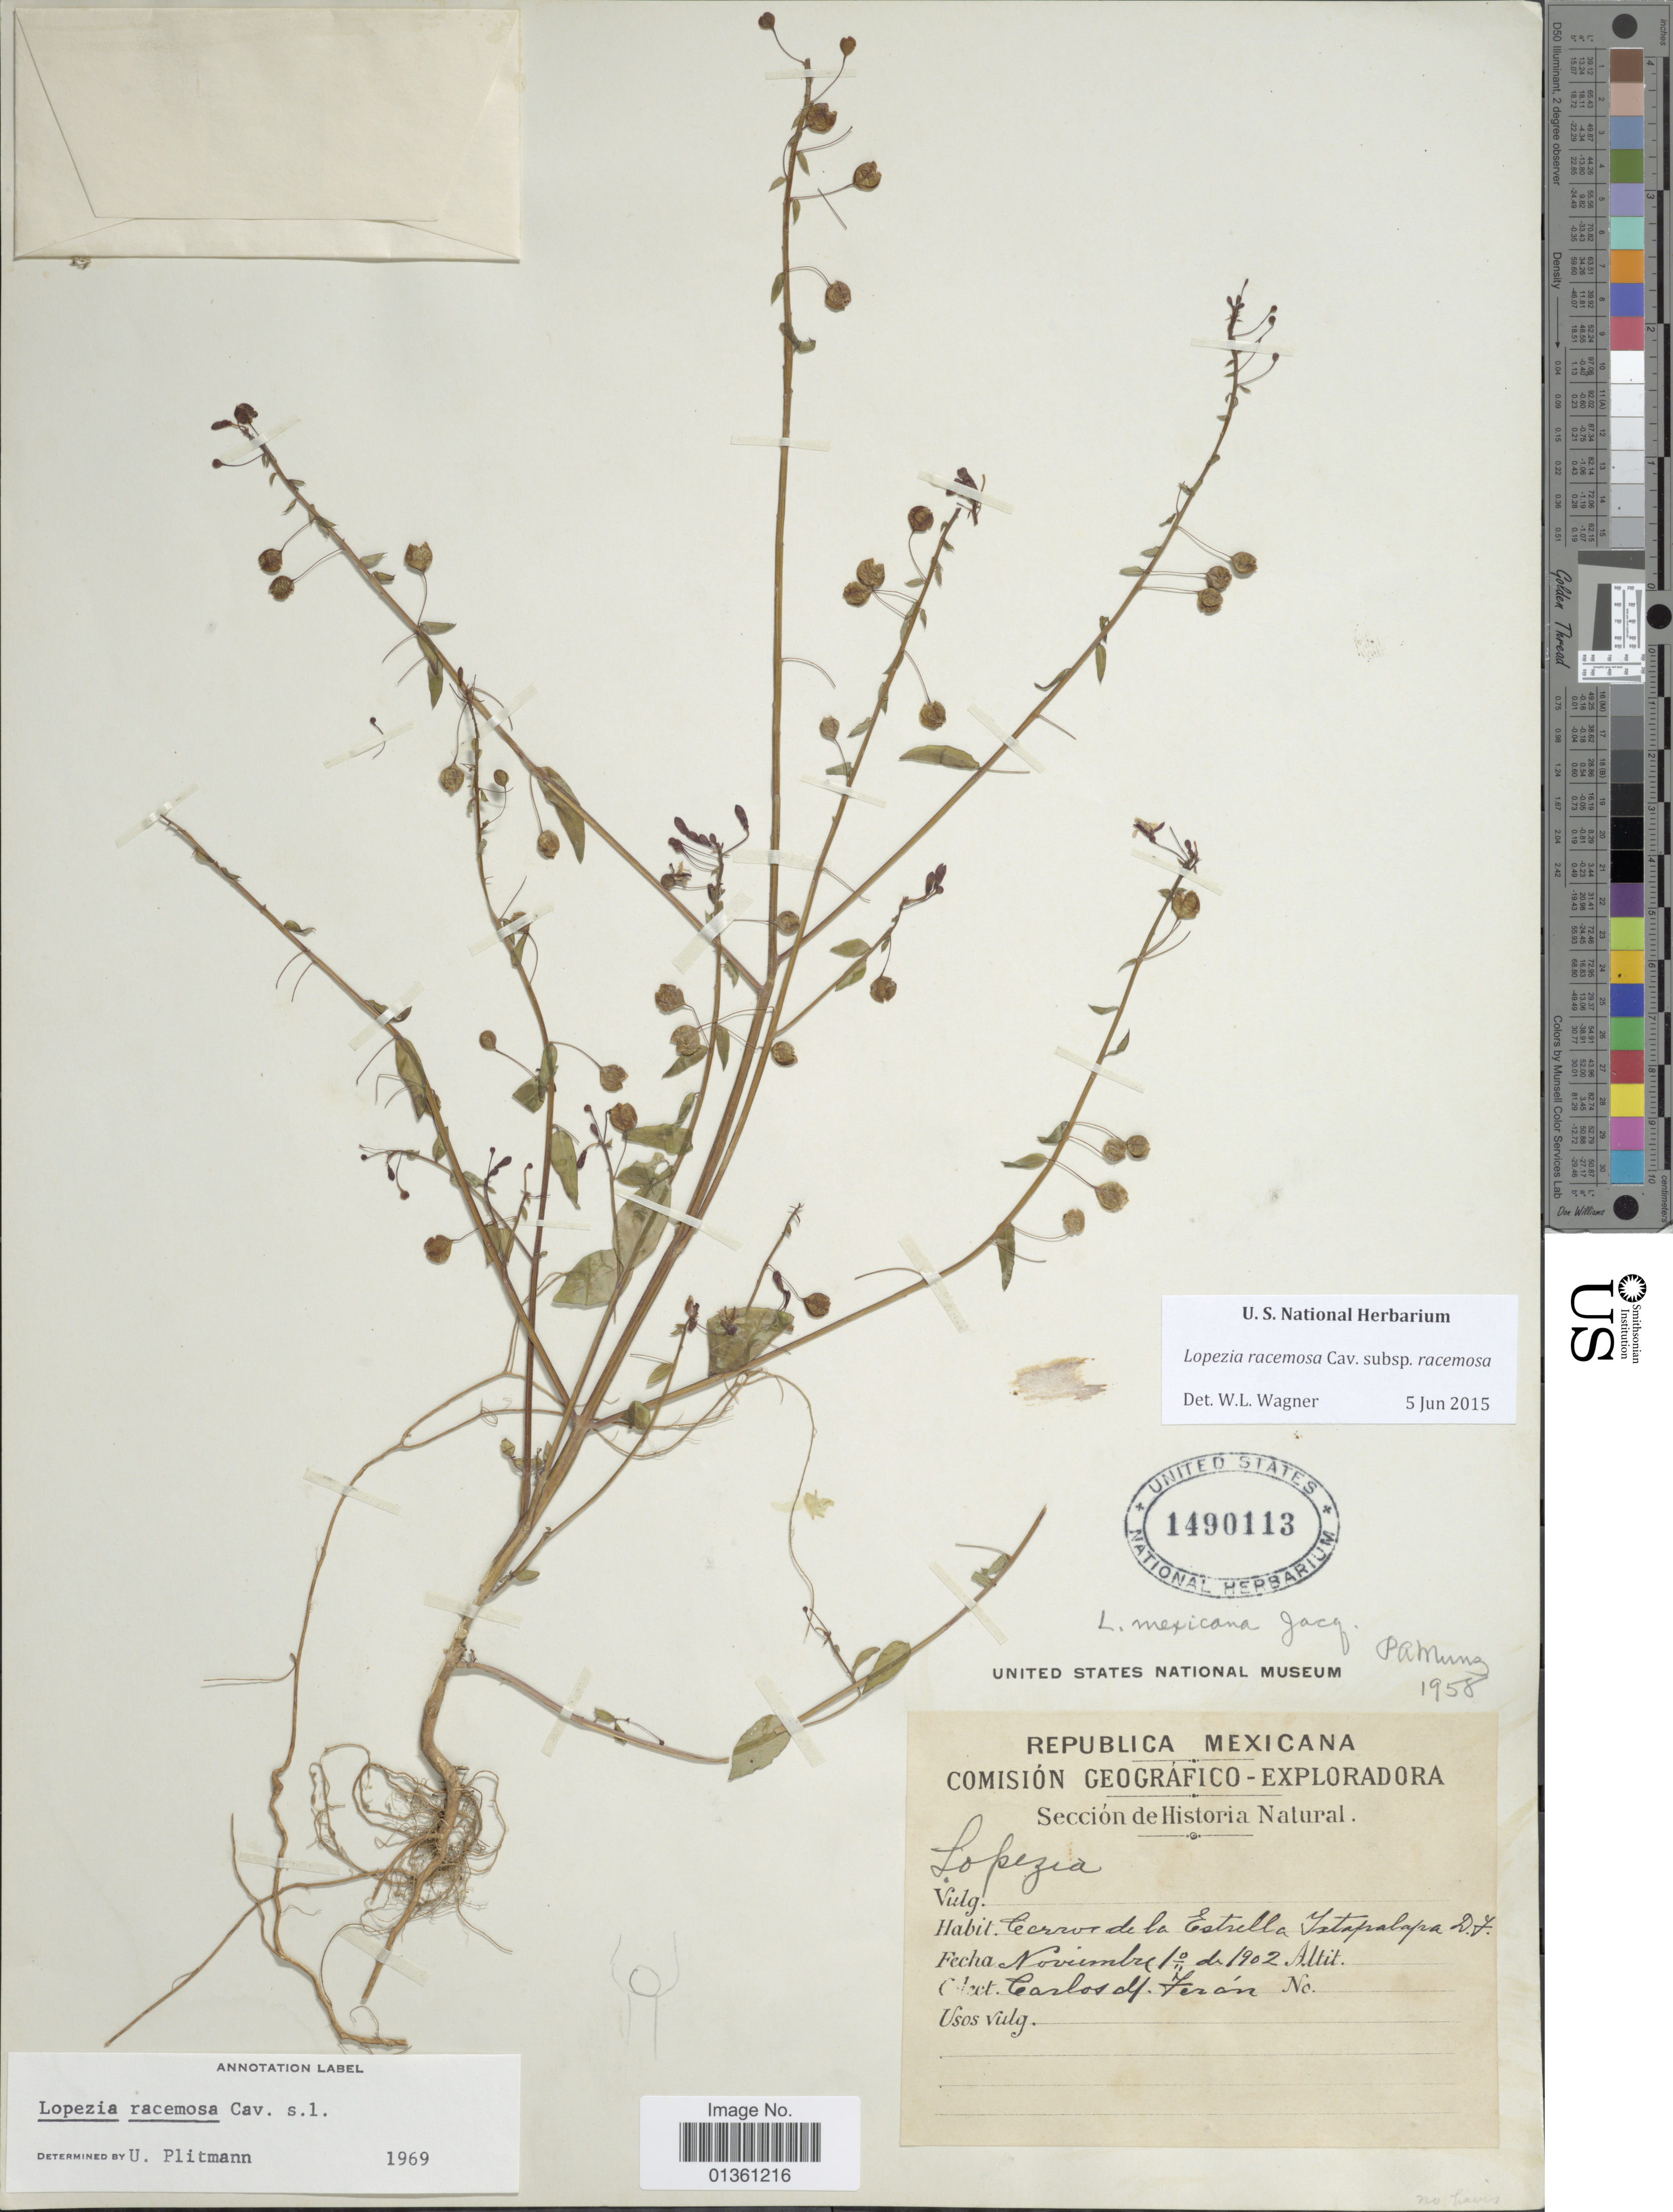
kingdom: Plantae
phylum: Tracheophyta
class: Magnoliopsida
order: Myrtales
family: Onagraceae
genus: Lopezia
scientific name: Lopezia racemosa subsp. racemosa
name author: Cav.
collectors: C. Terán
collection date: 1902-11-10/1902-11-11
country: Mexico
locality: Cerros de la Estrella Ixtapalapa D.F.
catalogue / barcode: US 1490113